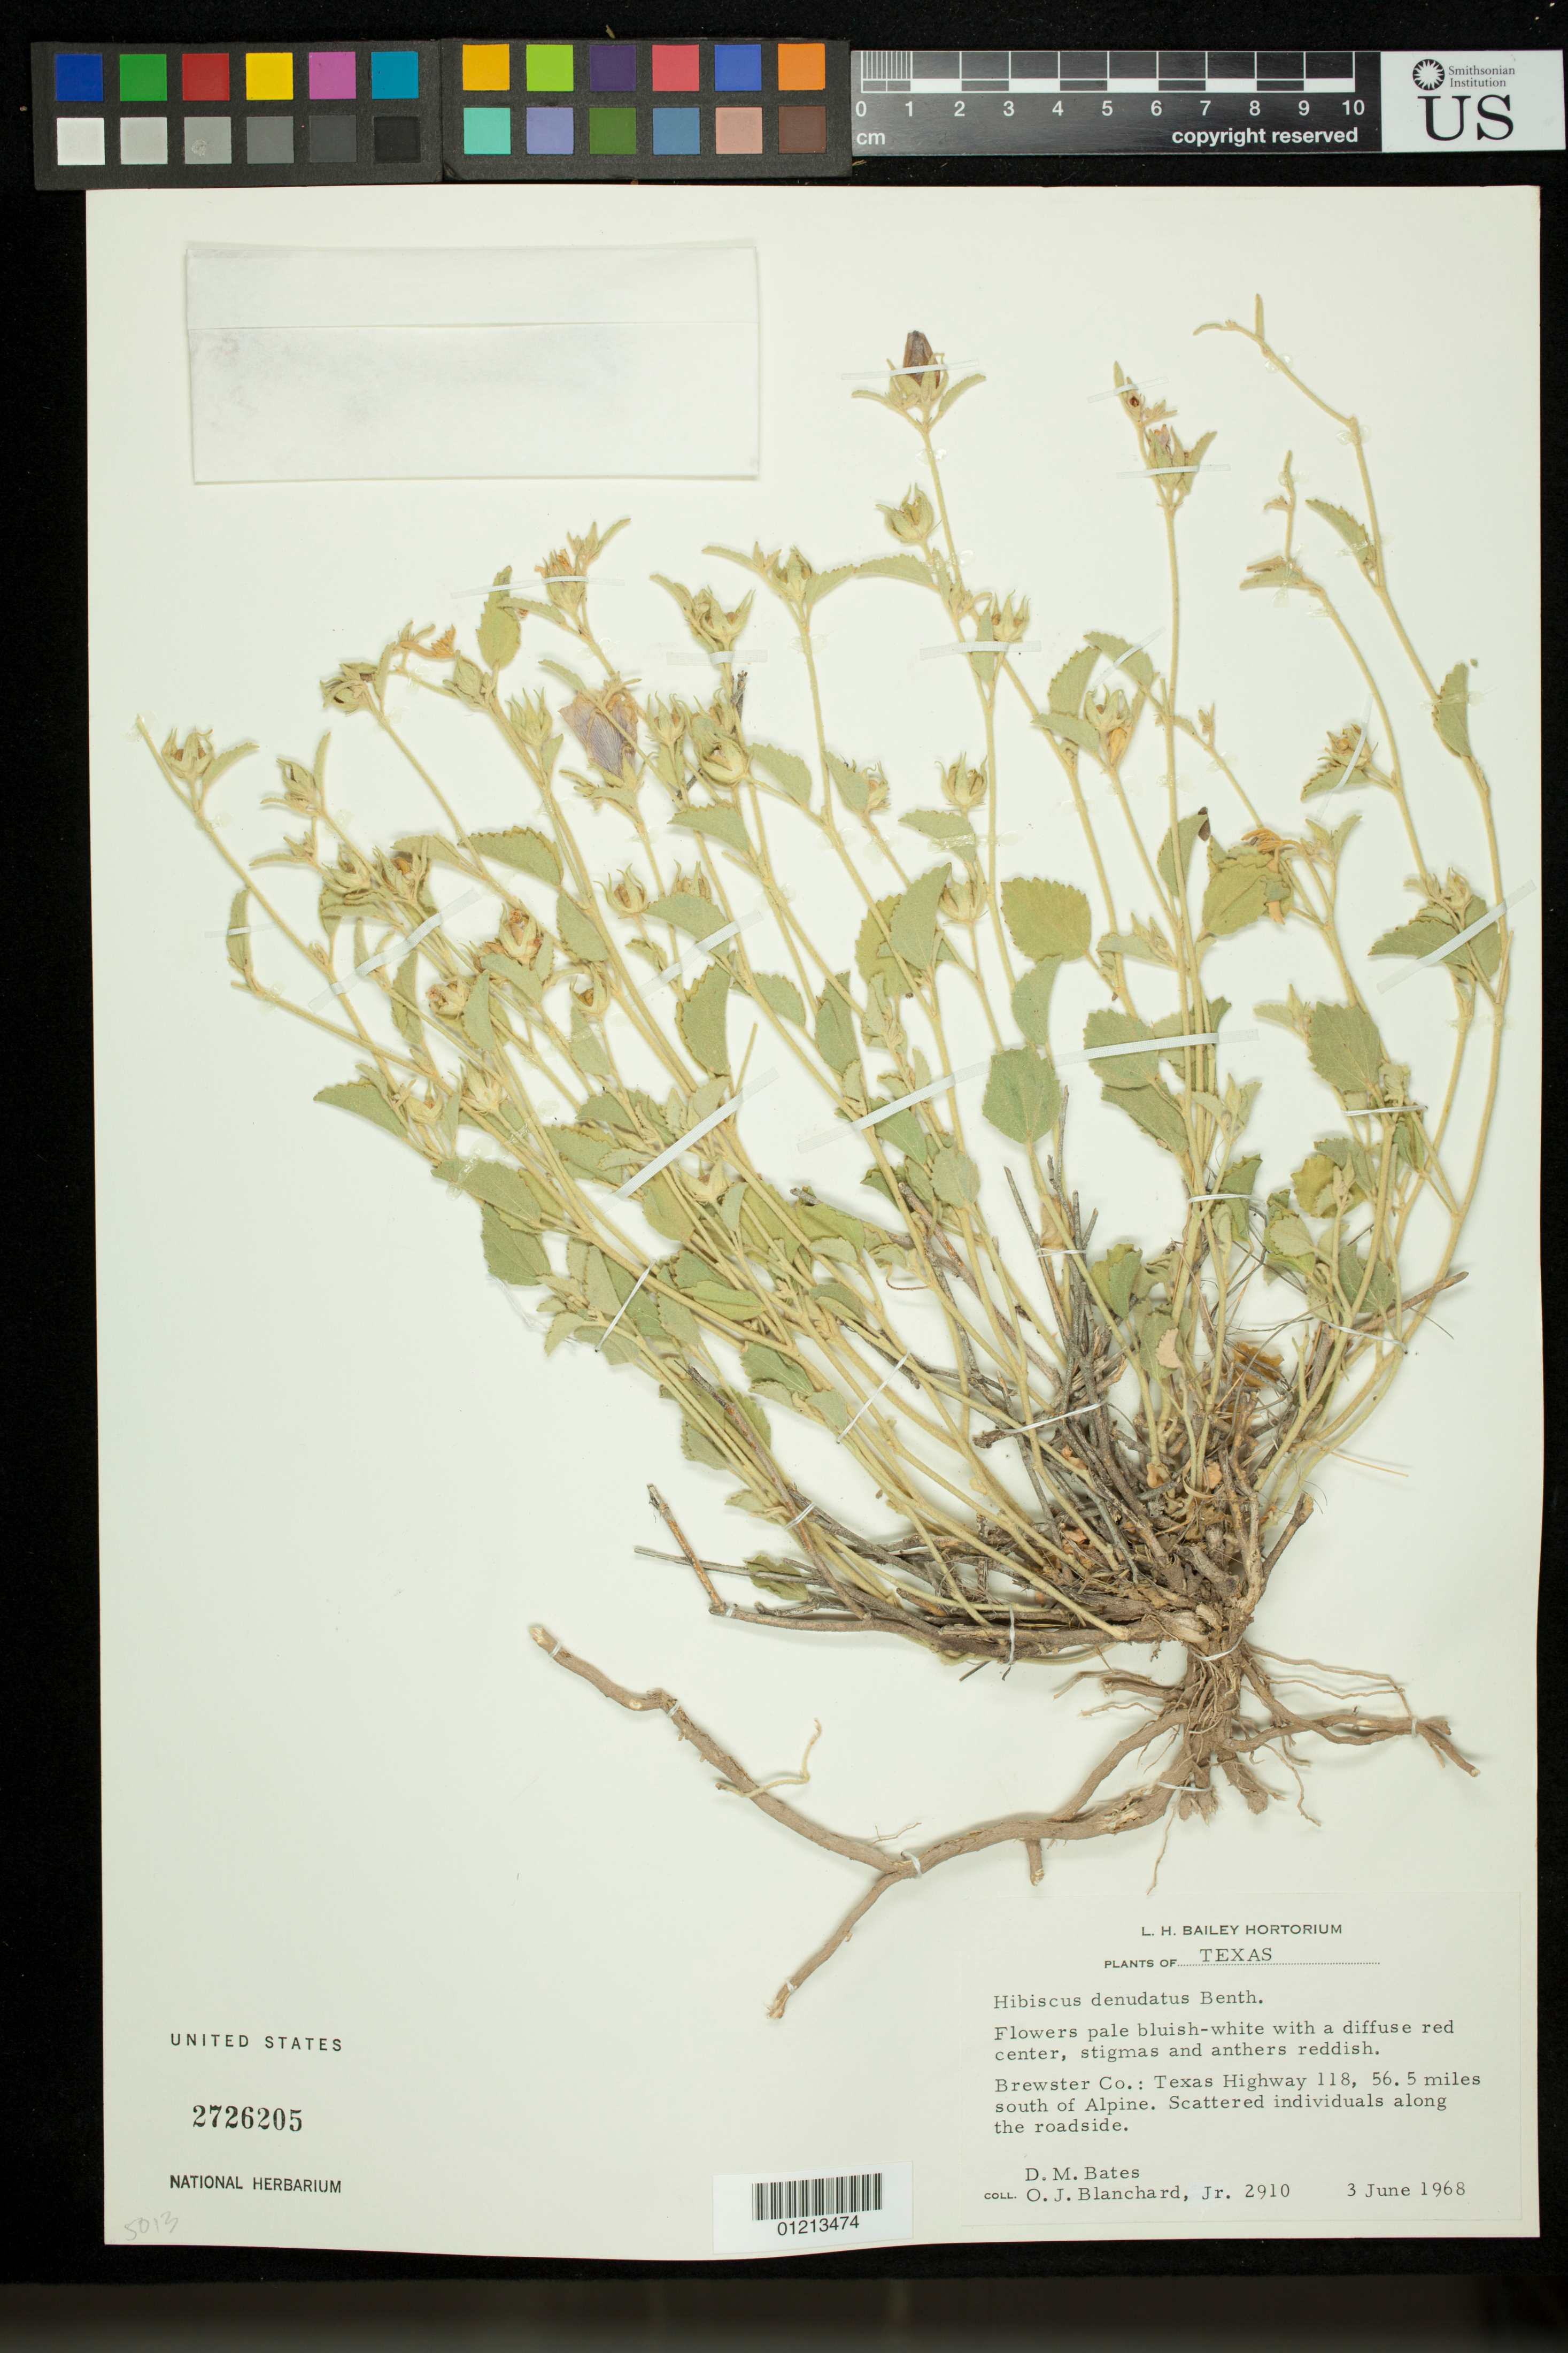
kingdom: Plantae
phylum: Tracheophyta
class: Magnoliopsida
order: Malvales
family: Malvaceae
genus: Hibiscus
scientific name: Hibiscus denudatus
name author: Benth.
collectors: D. M. Bates & O. J. Blanchard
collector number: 2910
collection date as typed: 06 Mar 1968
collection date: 1968-03-06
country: United States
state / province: Texas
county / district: Brewster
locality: Brewster Co.: Texas Highway 118, 56.5 miles south of Alpine.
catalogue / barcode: US 2726205